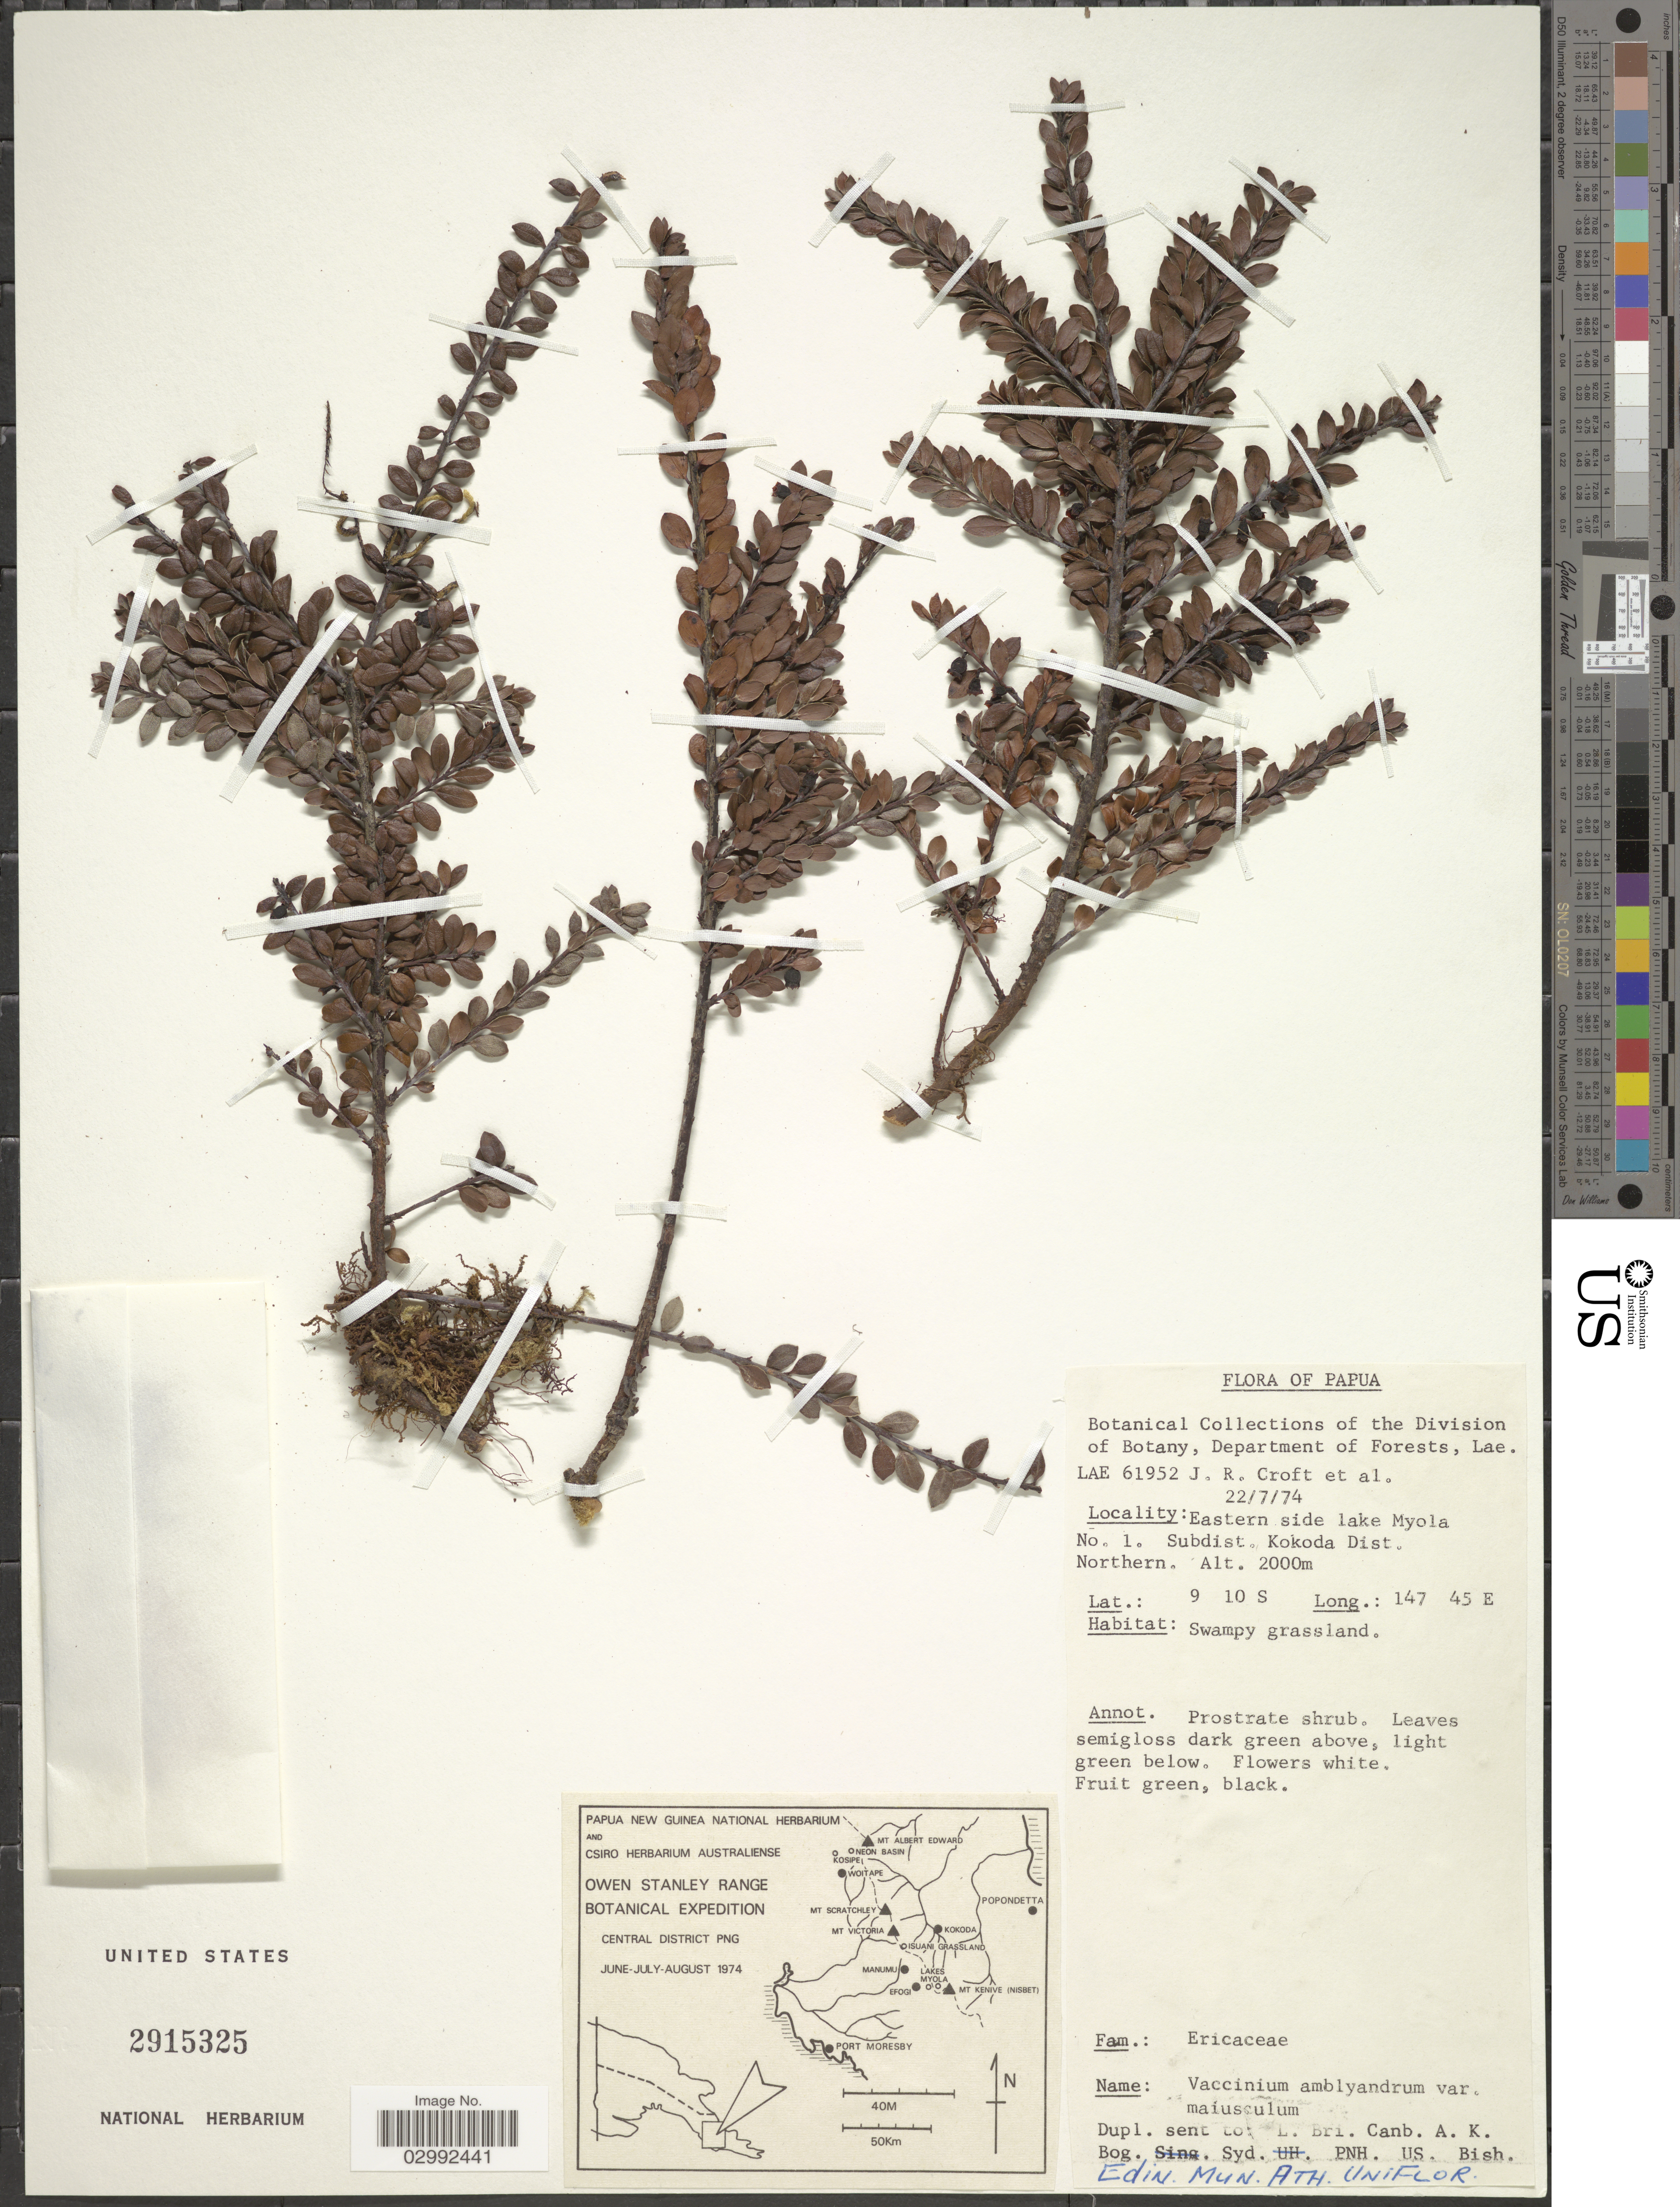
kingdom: Plantae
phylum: Tracheophyta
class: Magnoliopsida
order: Ericales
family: Ericaceae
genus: Vaccinium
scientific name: Vaccinium amblyandrum var. maiusculum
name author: Sleumer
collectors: J. R. Croft & et al.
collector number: LAE 61952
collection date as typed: Transcribed d/m/y: 22/7/74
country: Papua New Guinea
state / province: Northern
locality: Papua, Eastern side lake Myola No. 1 Subdistr. Kokoda Dist. Northern.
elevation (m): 2000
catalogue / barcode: US 2915325